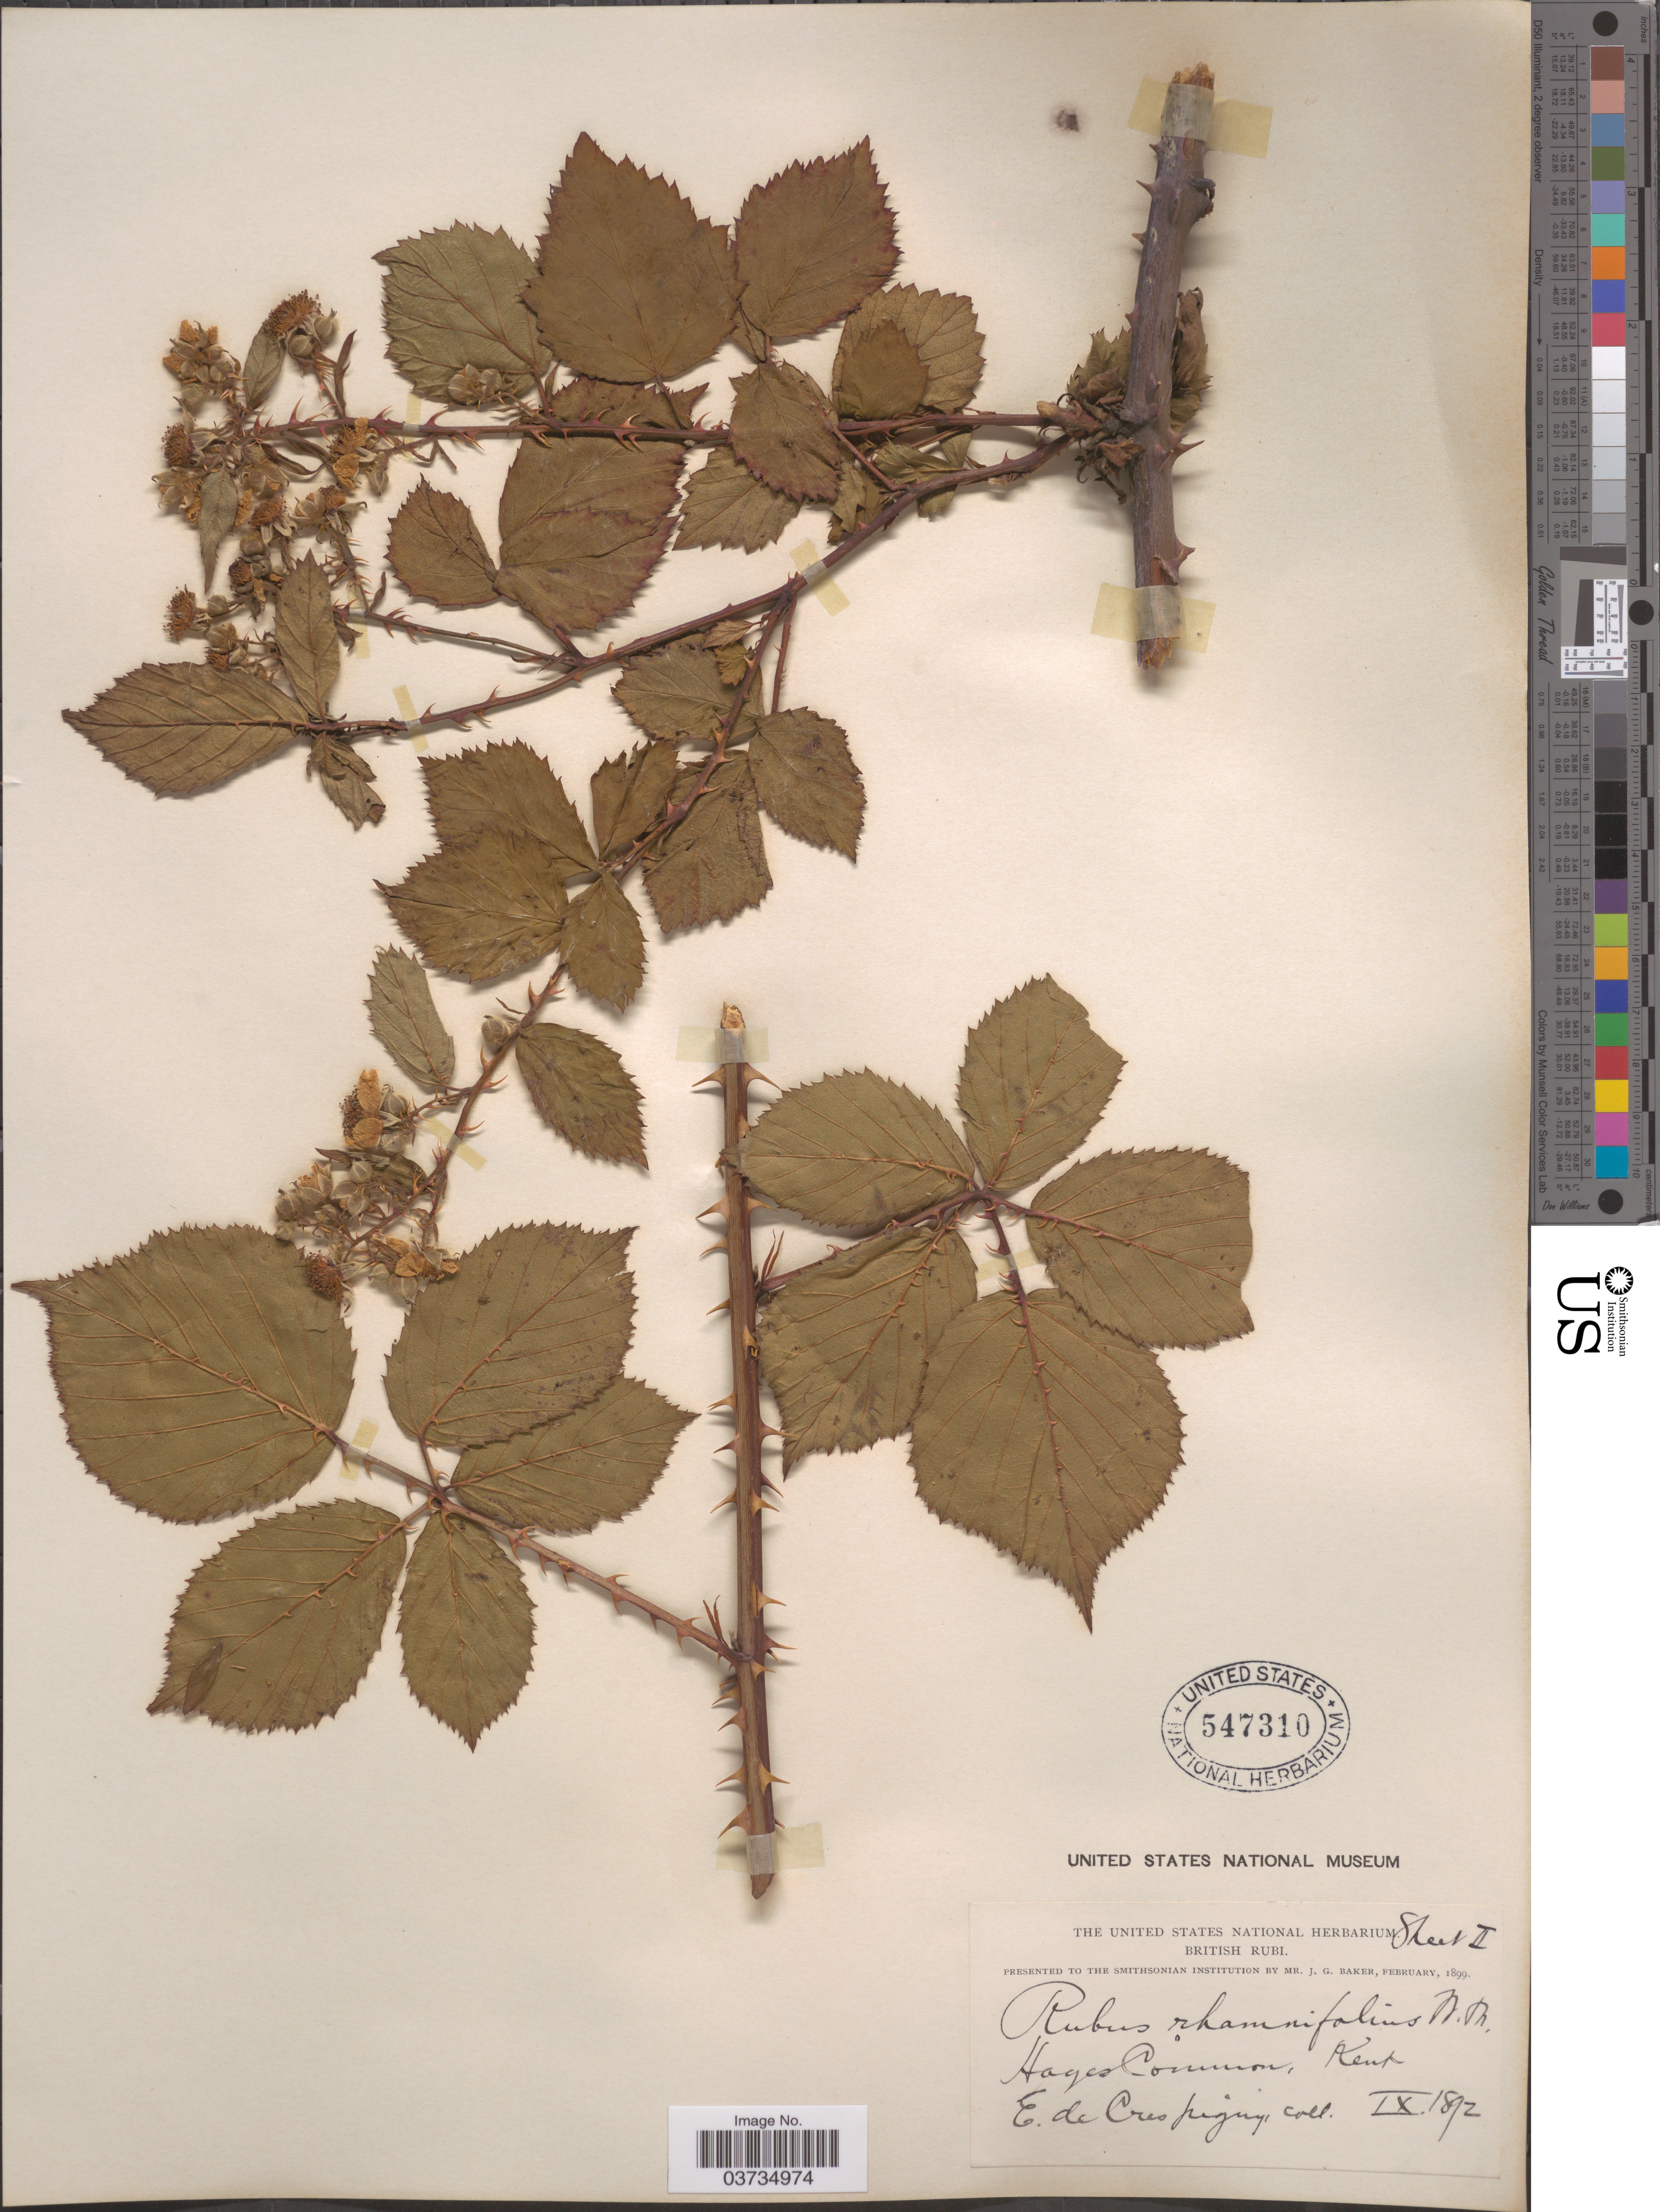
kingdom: Plantae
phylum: Tracheophyta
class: Magnoliopsida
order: Rosales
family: Rosaceae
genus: Rubus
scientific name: Rubus rhamnifolius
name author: Weihe & Nees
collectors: E. de Crespigny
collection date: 1892-09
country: United Kingdom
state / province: England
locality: Hayes Common, Kent.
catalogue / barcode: US 547310